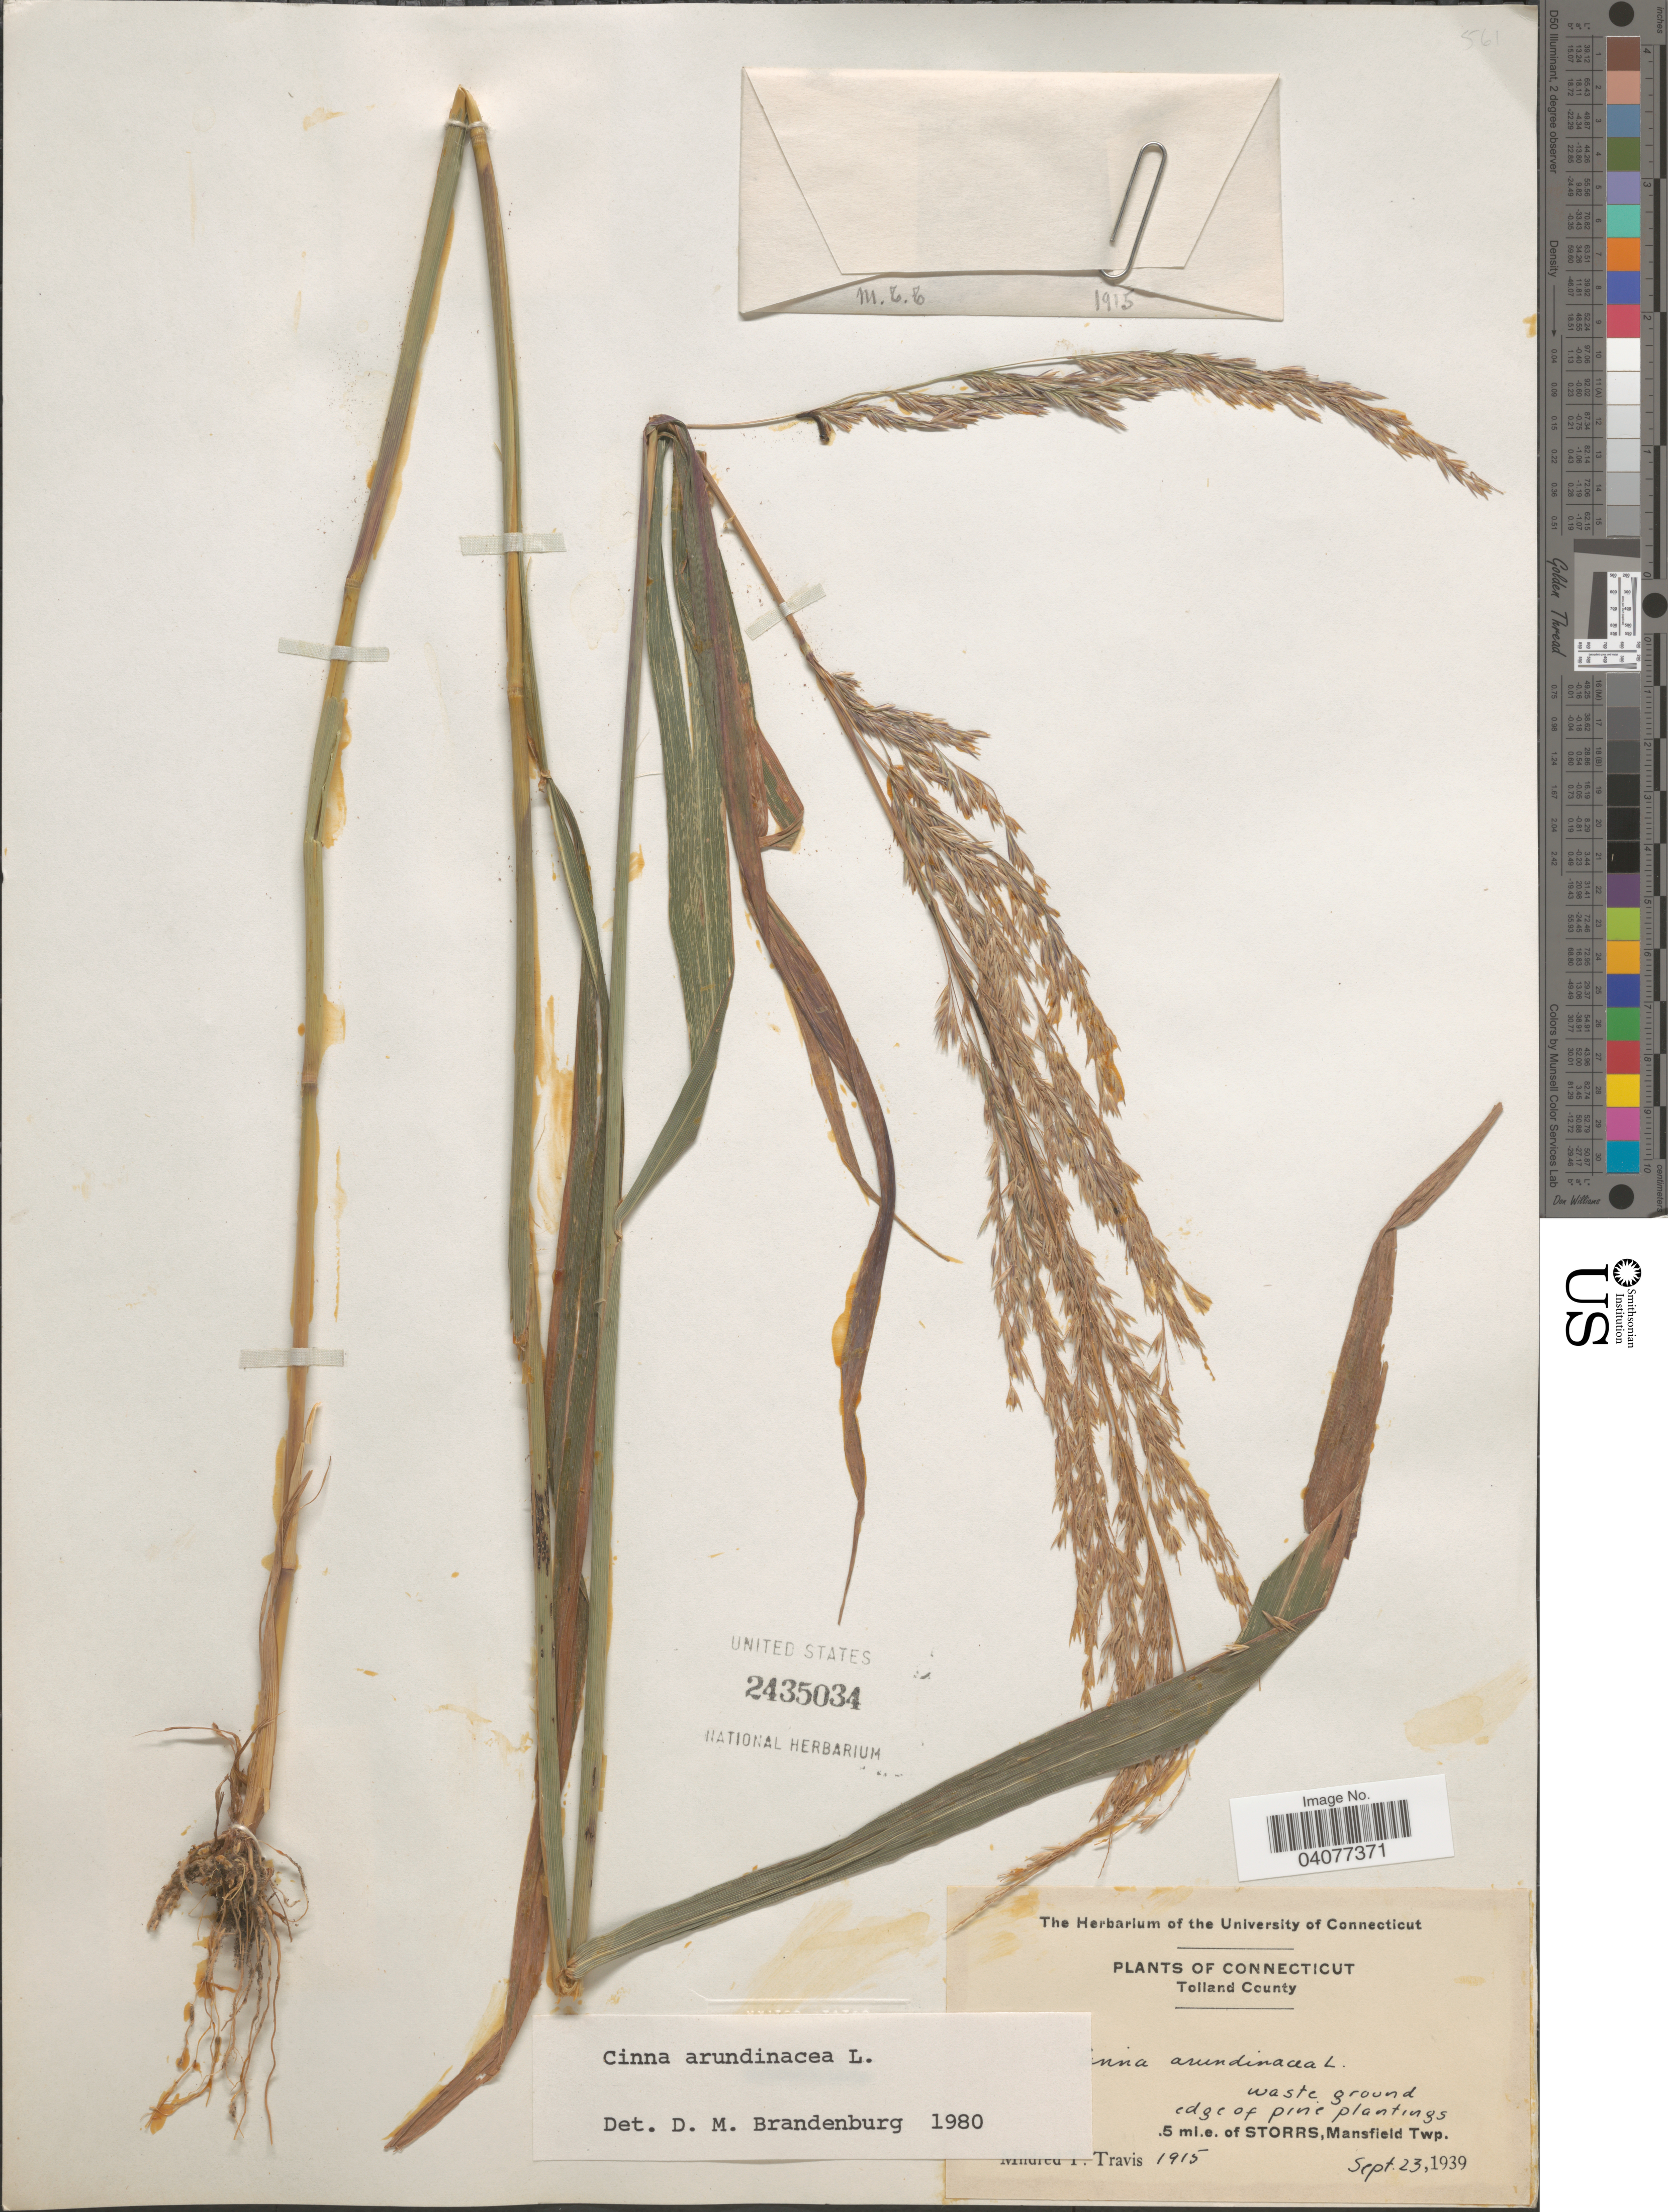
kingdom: Plantae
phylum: Tracheophyta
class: Liliopsida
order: Poales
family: Poaceae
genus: Cinna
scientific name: Cinna arundinacea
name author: L.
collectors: M. Travis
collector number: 1915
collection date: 1939-09-23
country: United States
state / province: Connecticut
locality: Tolland County. Waste ground. Edge of pine plantings. .5 mi. e. of Storrs, Mansfield Twp.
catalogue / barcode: US 2435034